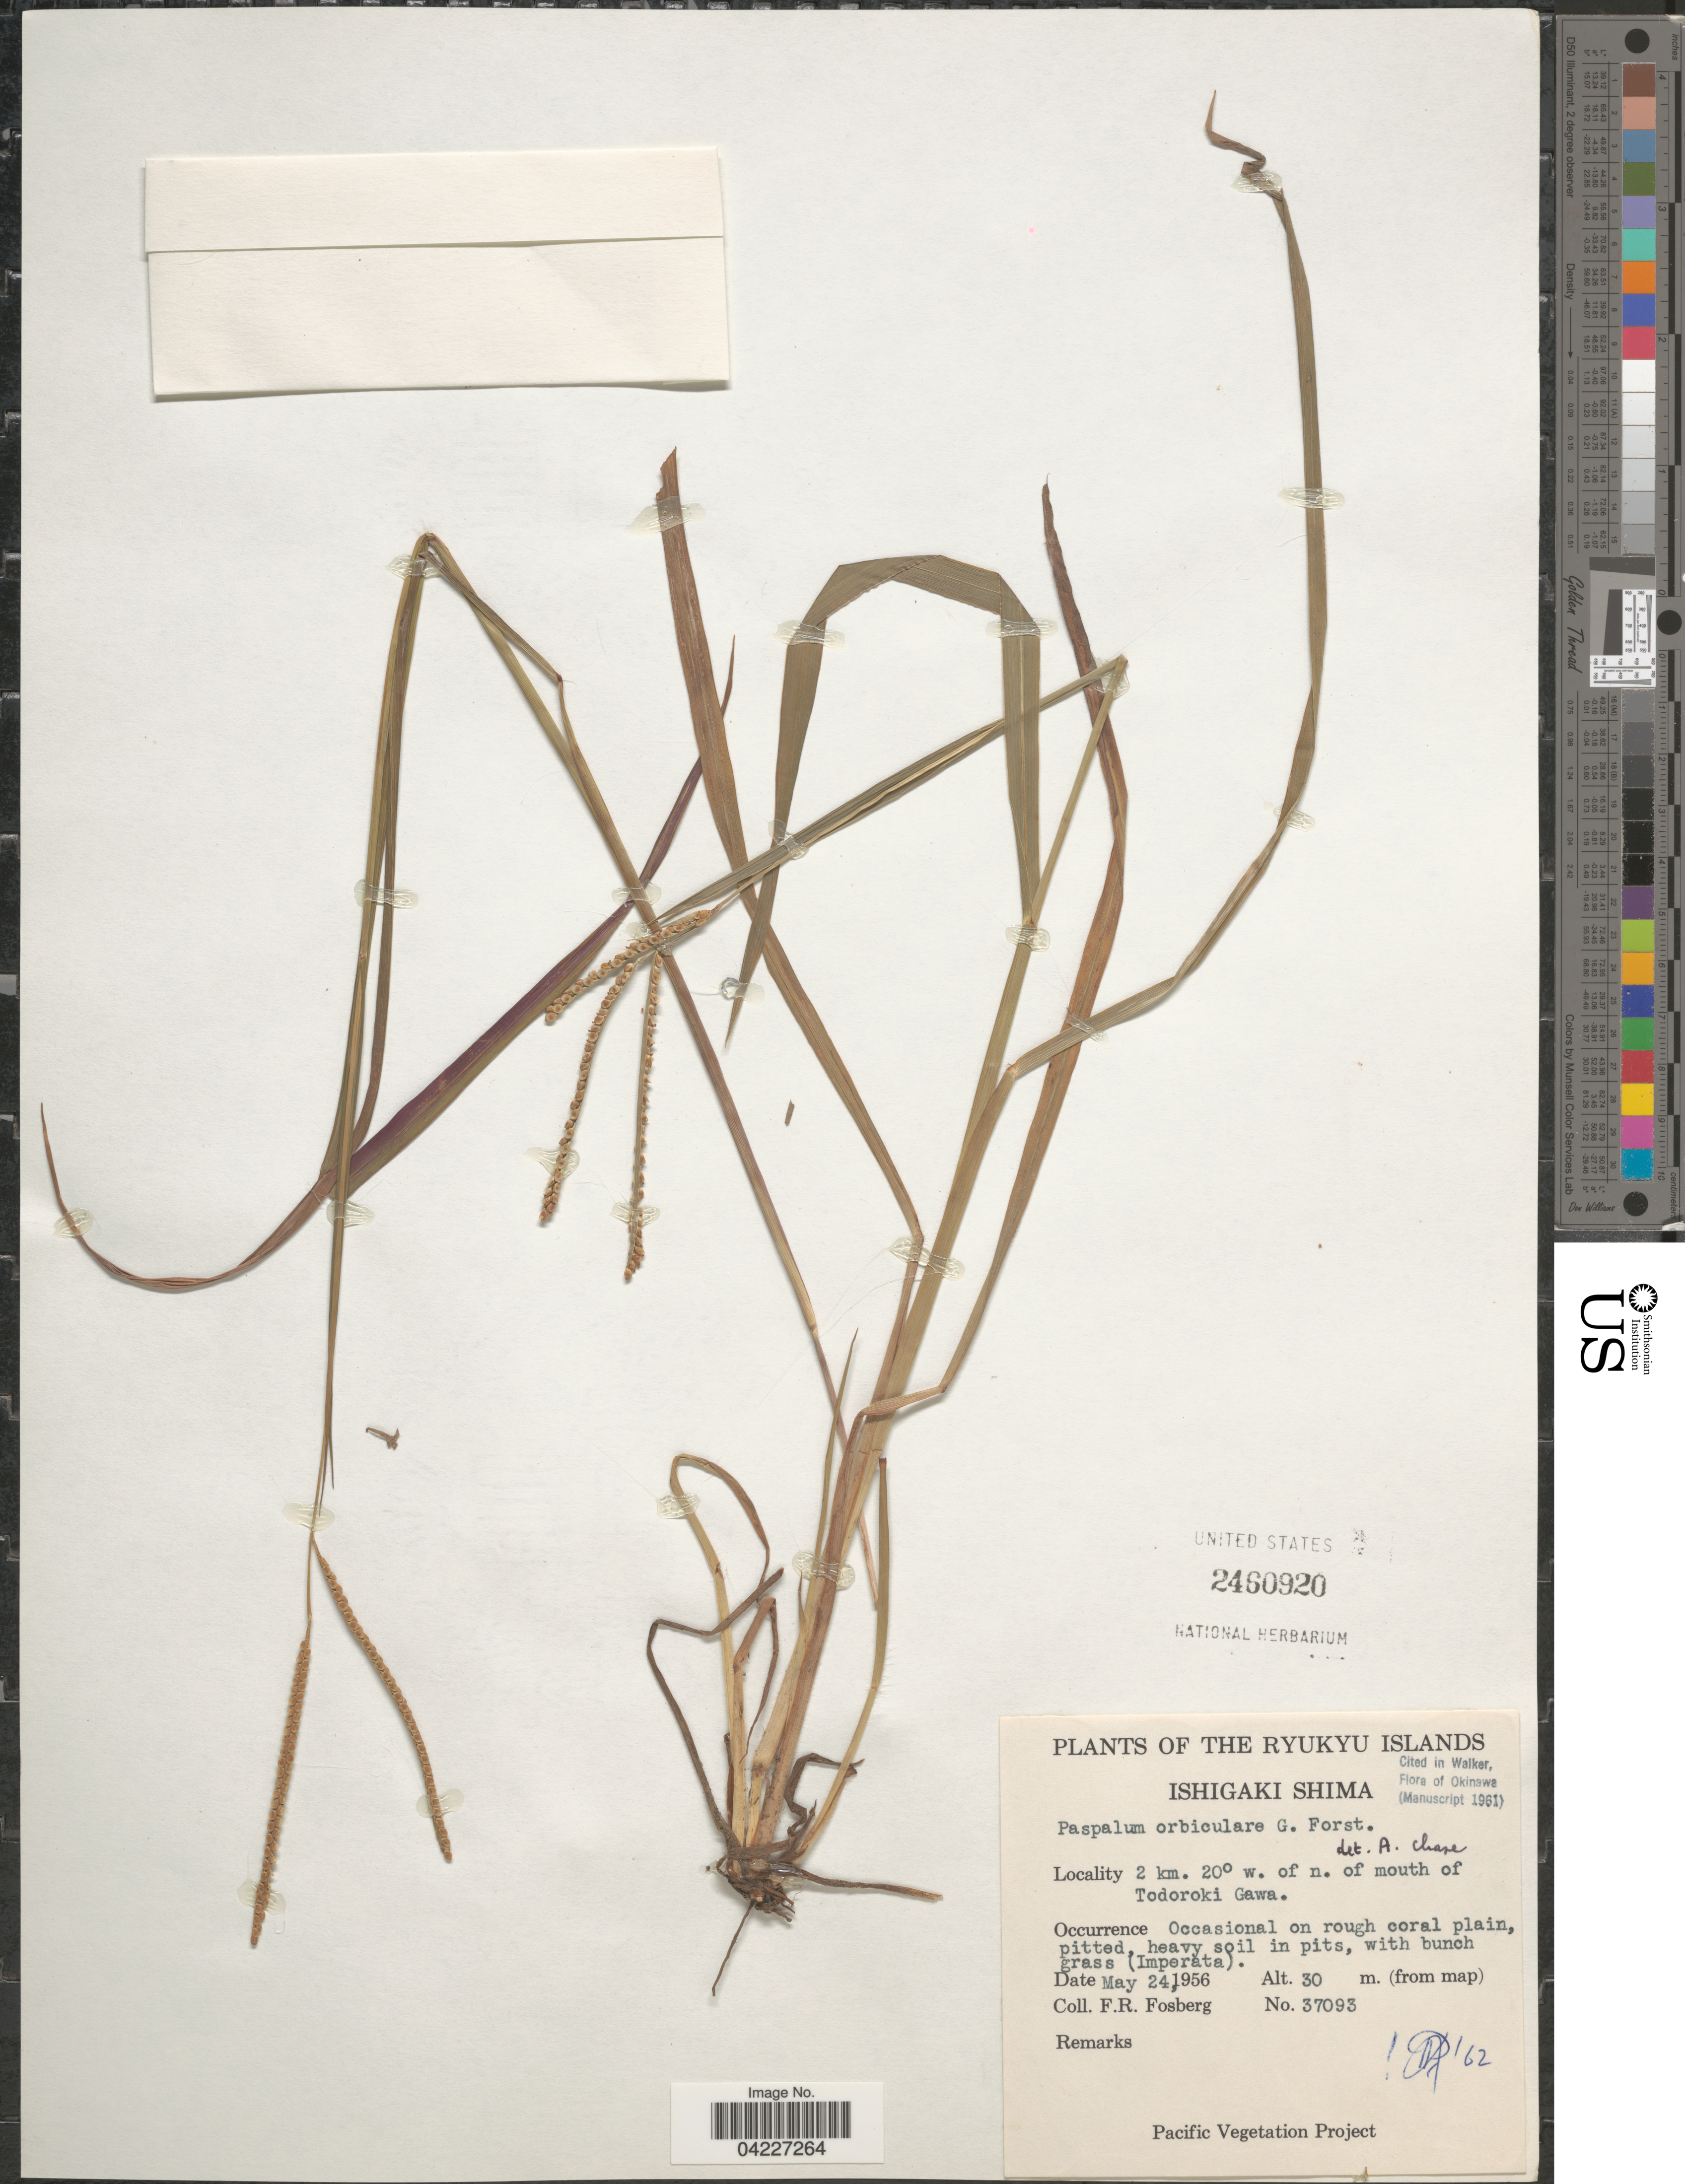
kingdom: Plantae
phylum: Tracheophyta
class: Liliopsida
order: Poales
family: Poaceae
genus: Paspalum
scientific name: Paspalum orbiculare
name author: G. Forst.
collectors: F. R. Fosberg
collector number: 37093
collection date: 1956-05-24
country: Japan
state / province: Okinawa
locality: The Ryukyu Islands. Ishigaki Shima. 2 km. 20° w. of n. of mouth of Todoroki Gawa.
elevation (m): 30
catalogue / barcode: US 2460920